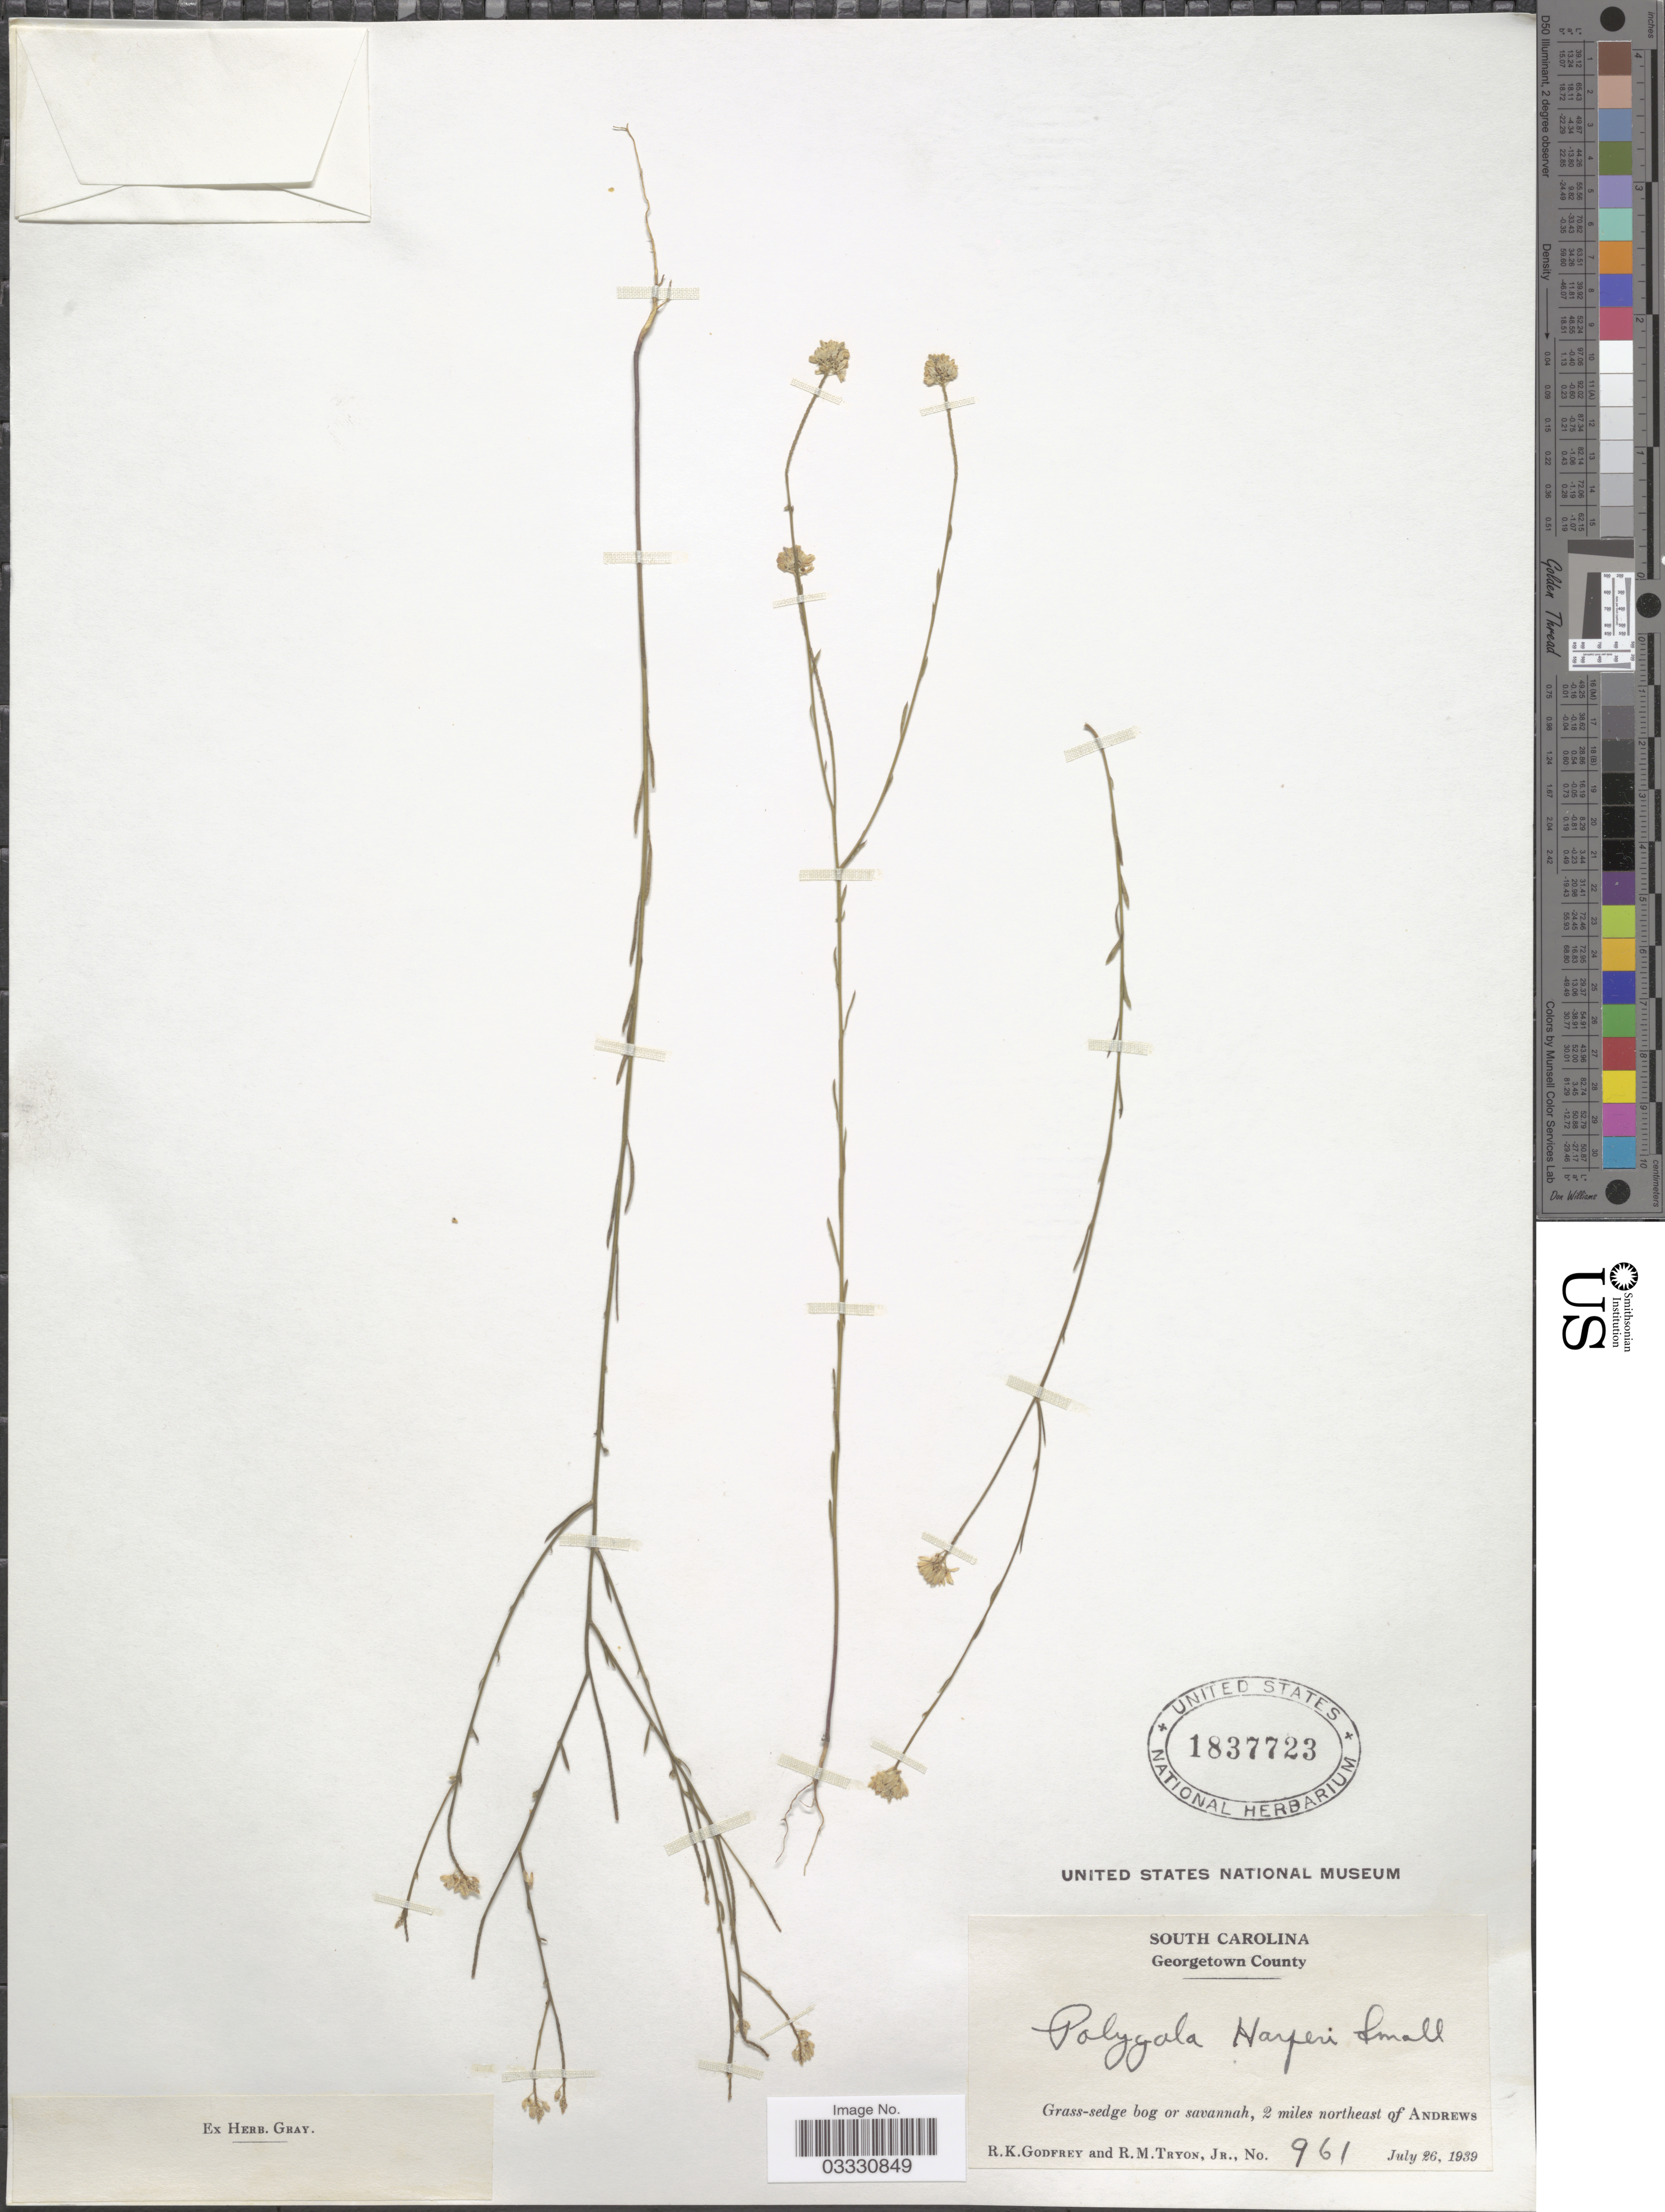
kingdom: Plantae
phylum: Tracheophyta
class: Magnoliopsida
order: Fabales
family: Polygalaceae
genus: Polygala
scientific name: Polygala harperi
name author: Small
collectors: R. K. Godfrey & R. Tryon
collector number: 961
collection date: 1939-07-26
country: United States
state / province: South Carolina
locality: Georgetown County. 2 miles northeast of Andrews.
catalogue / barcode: US 1837723